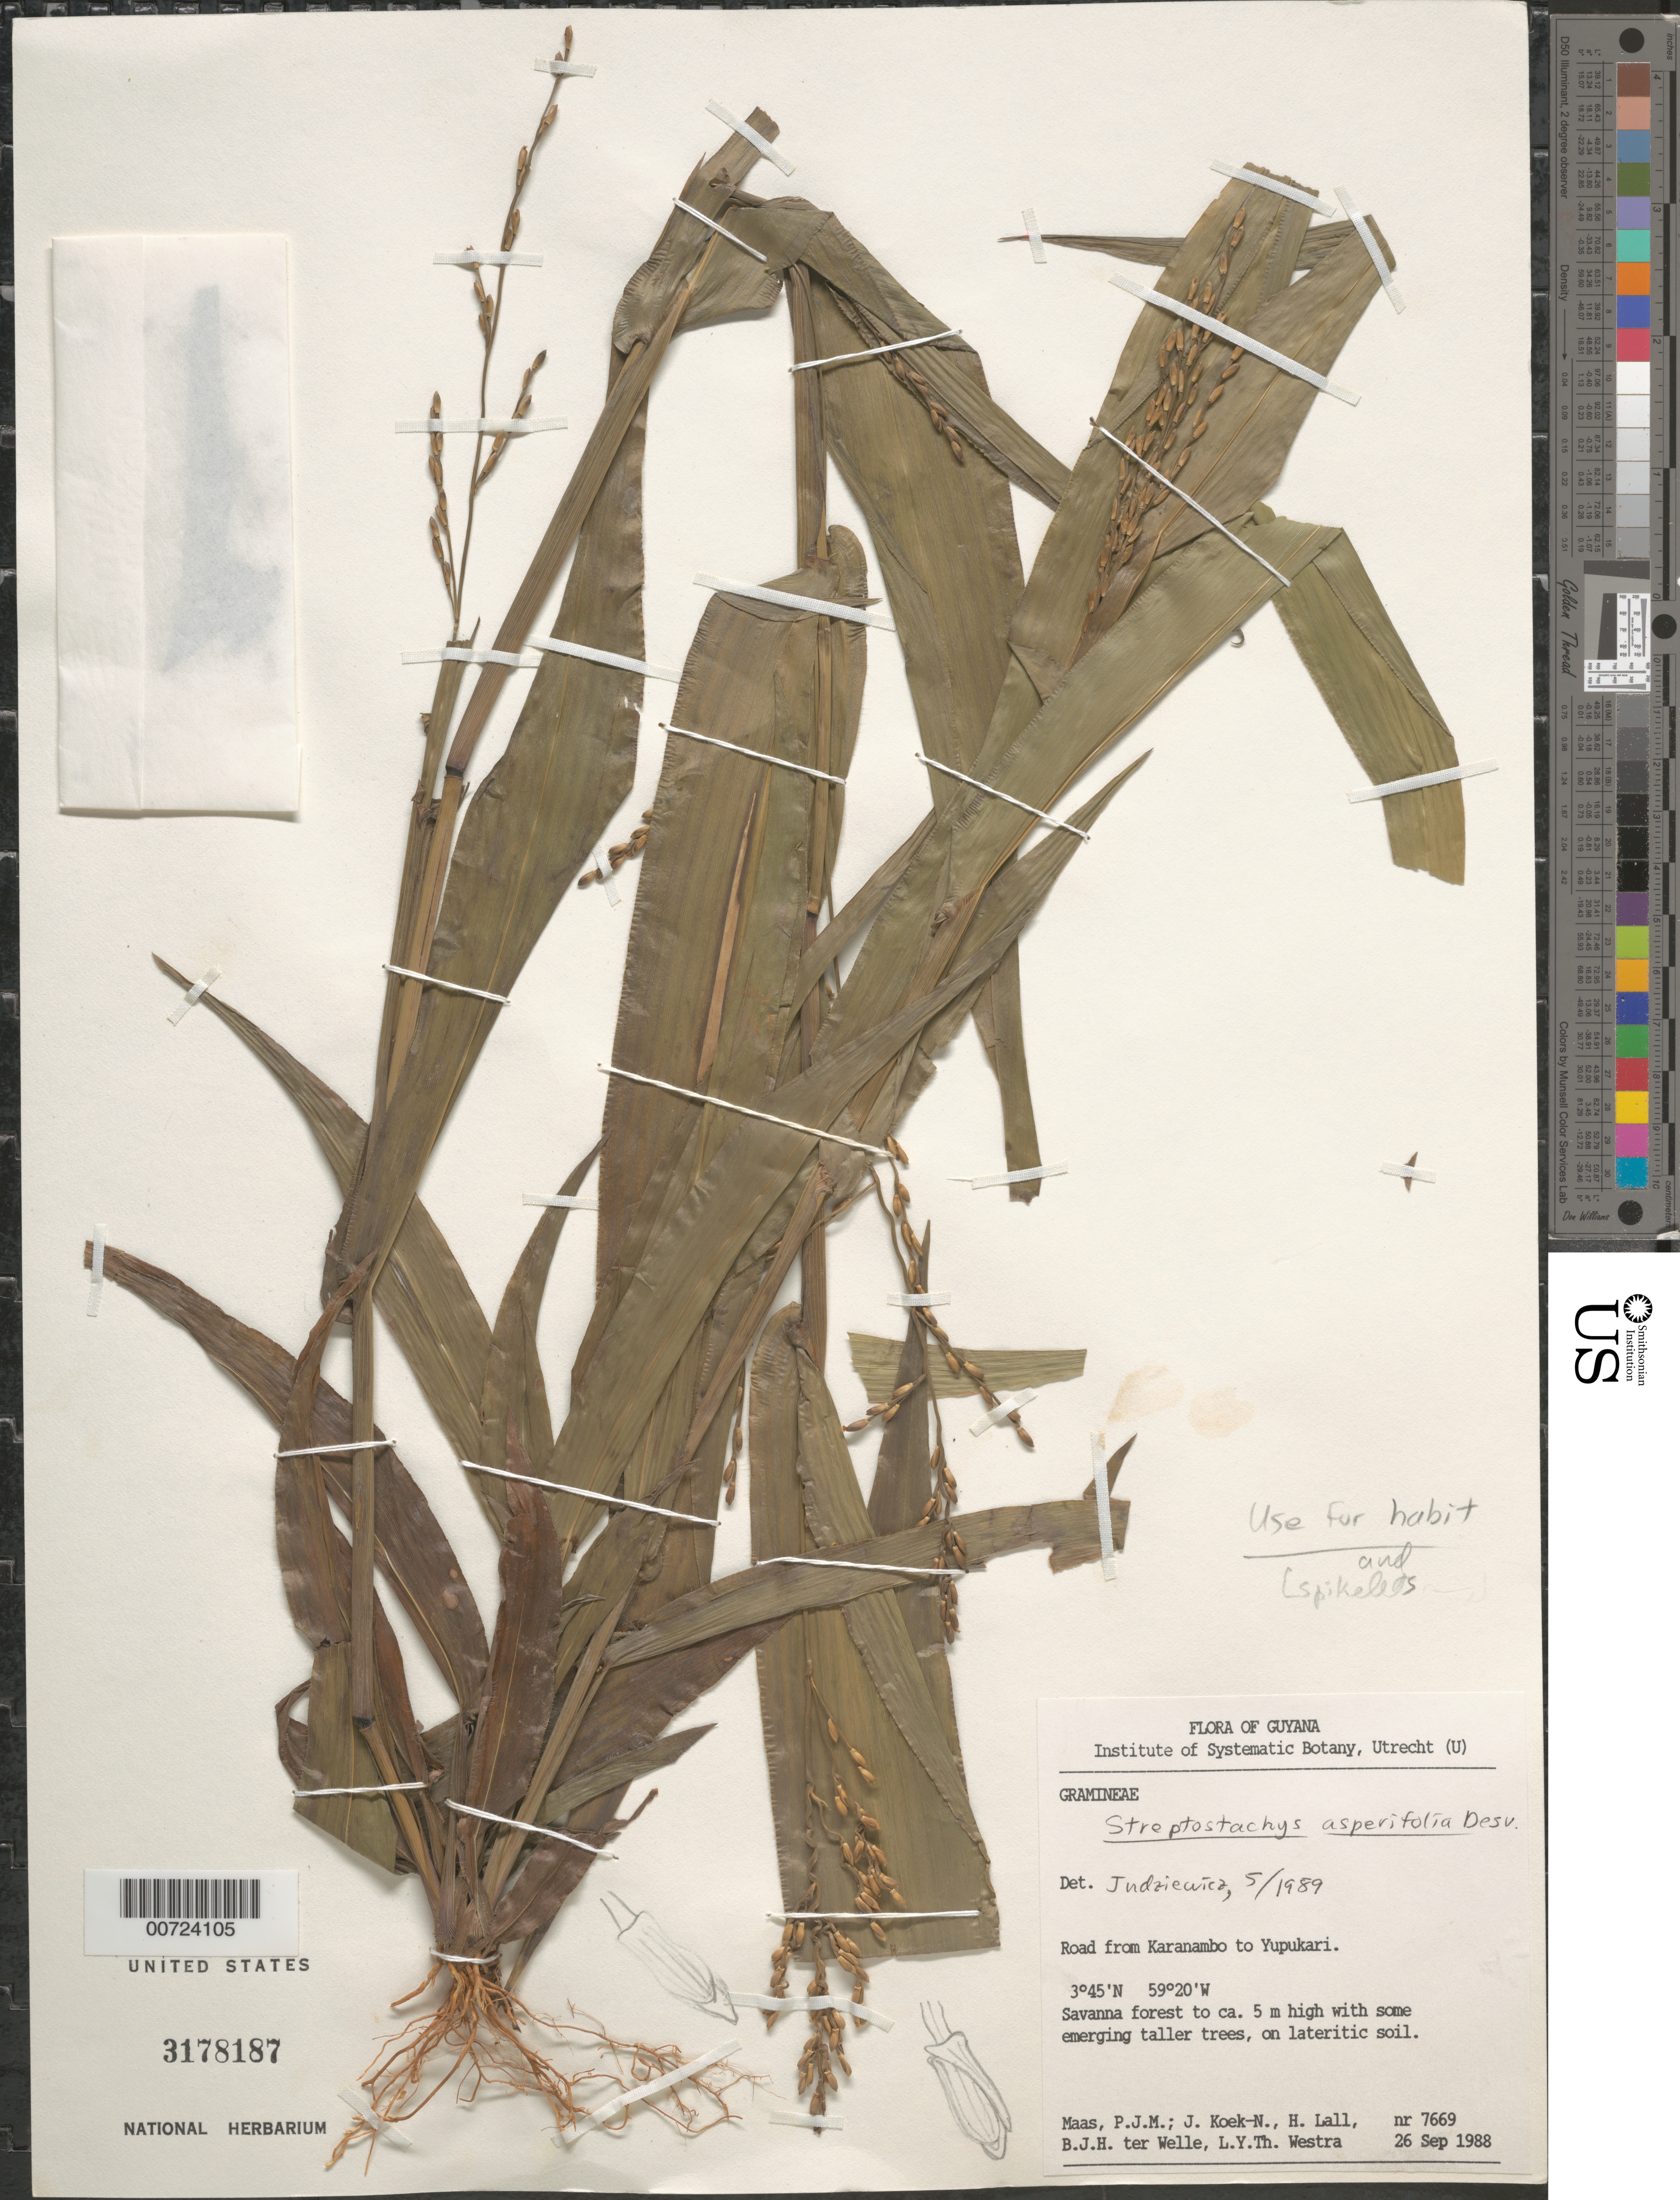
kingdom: Plantae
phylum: Tracheophyta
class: Liliopsida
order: Poales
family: Poaceae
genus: Streptostachys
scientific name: Streptostachys asperifolia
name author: Desv.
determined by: Judziewicz, E. J.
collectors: P. Maas, J. Koek-Noorman, H. Lall, B. Welle & L. Y. T. Westra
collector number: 7669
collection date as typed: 26-Sep-88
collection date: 1988-09-26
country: Guyana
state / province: U. Takutu-U. Essequibo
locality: Monkey Pond landing, SW of Mt. Makarapan; Rupununi River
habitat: Savanna forest to ca. 5 m high with some emerging taller trees, on lateritic soil.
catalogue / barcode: US 3178187